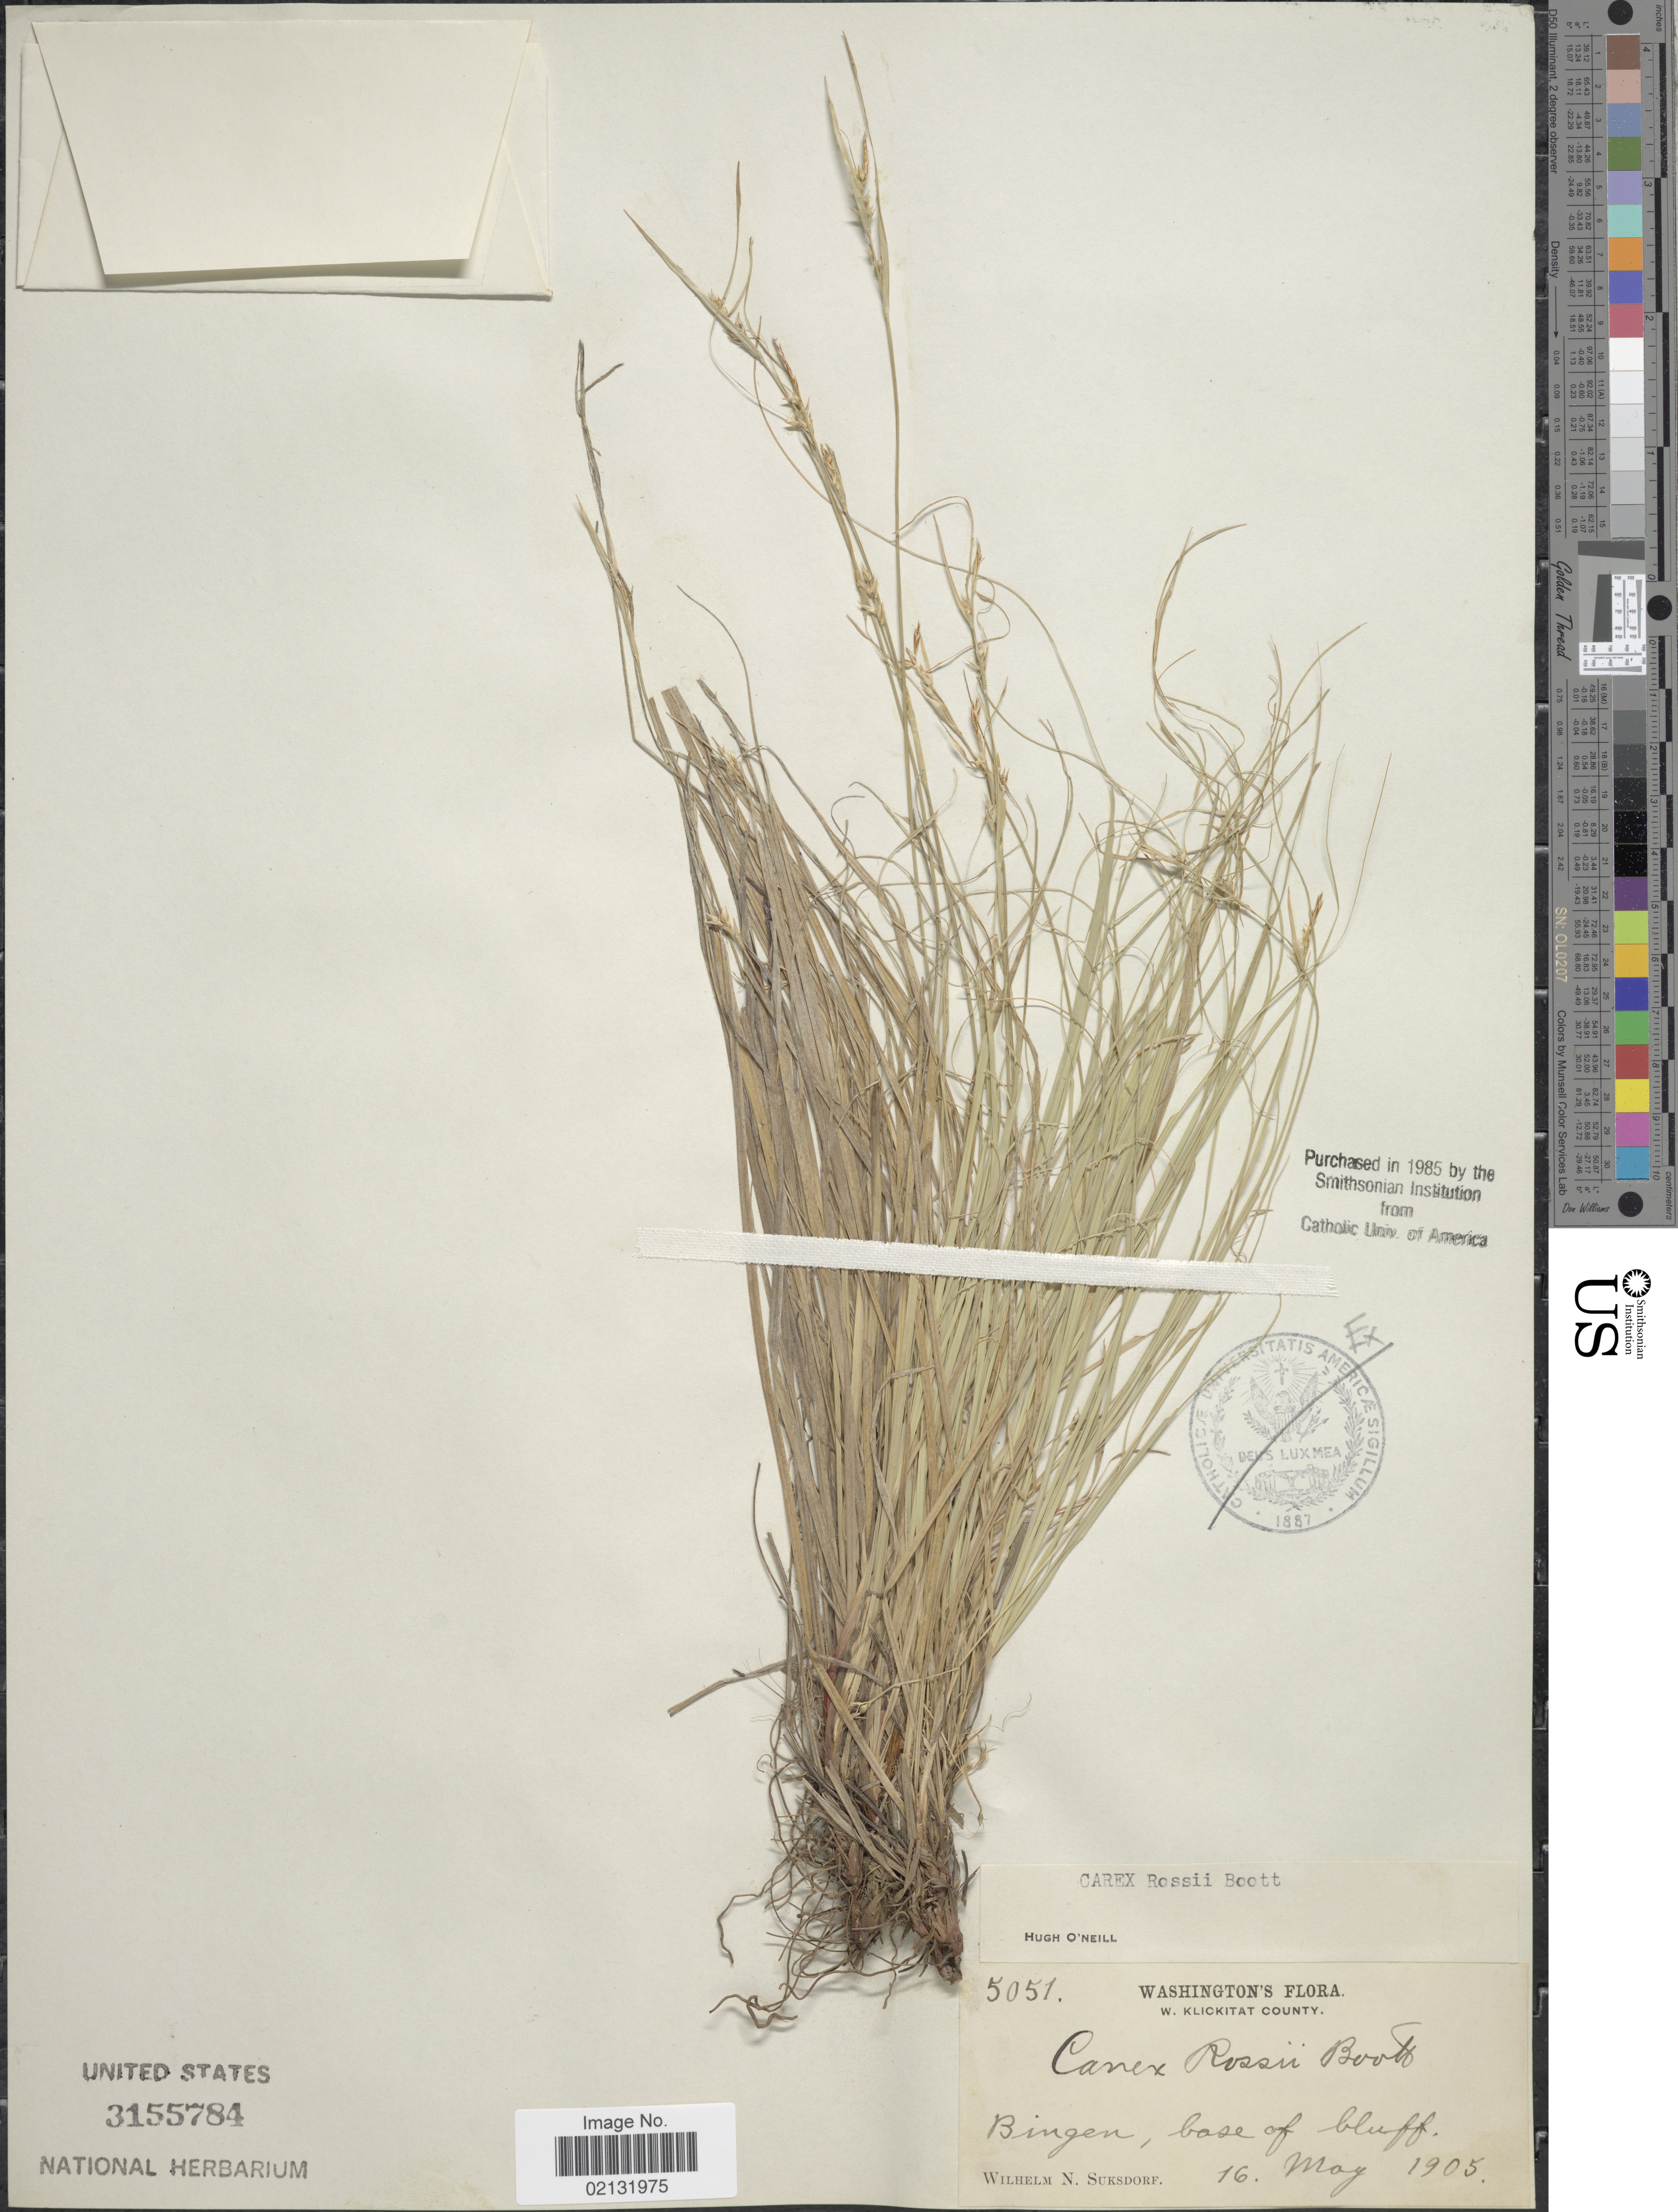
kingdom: Plantae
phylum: Tracheophyta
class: Liliopsida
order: Poales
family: Cyperaceae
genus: Carex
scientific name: Carex rossii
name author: Boott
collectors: W. N. Suksdorf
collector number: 5051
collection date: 1905-05-16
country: United States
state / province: Washington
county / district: Klickitat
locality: Washington, W. Klickitat County. Bingen , base of bluff.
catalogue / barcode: US 3155784